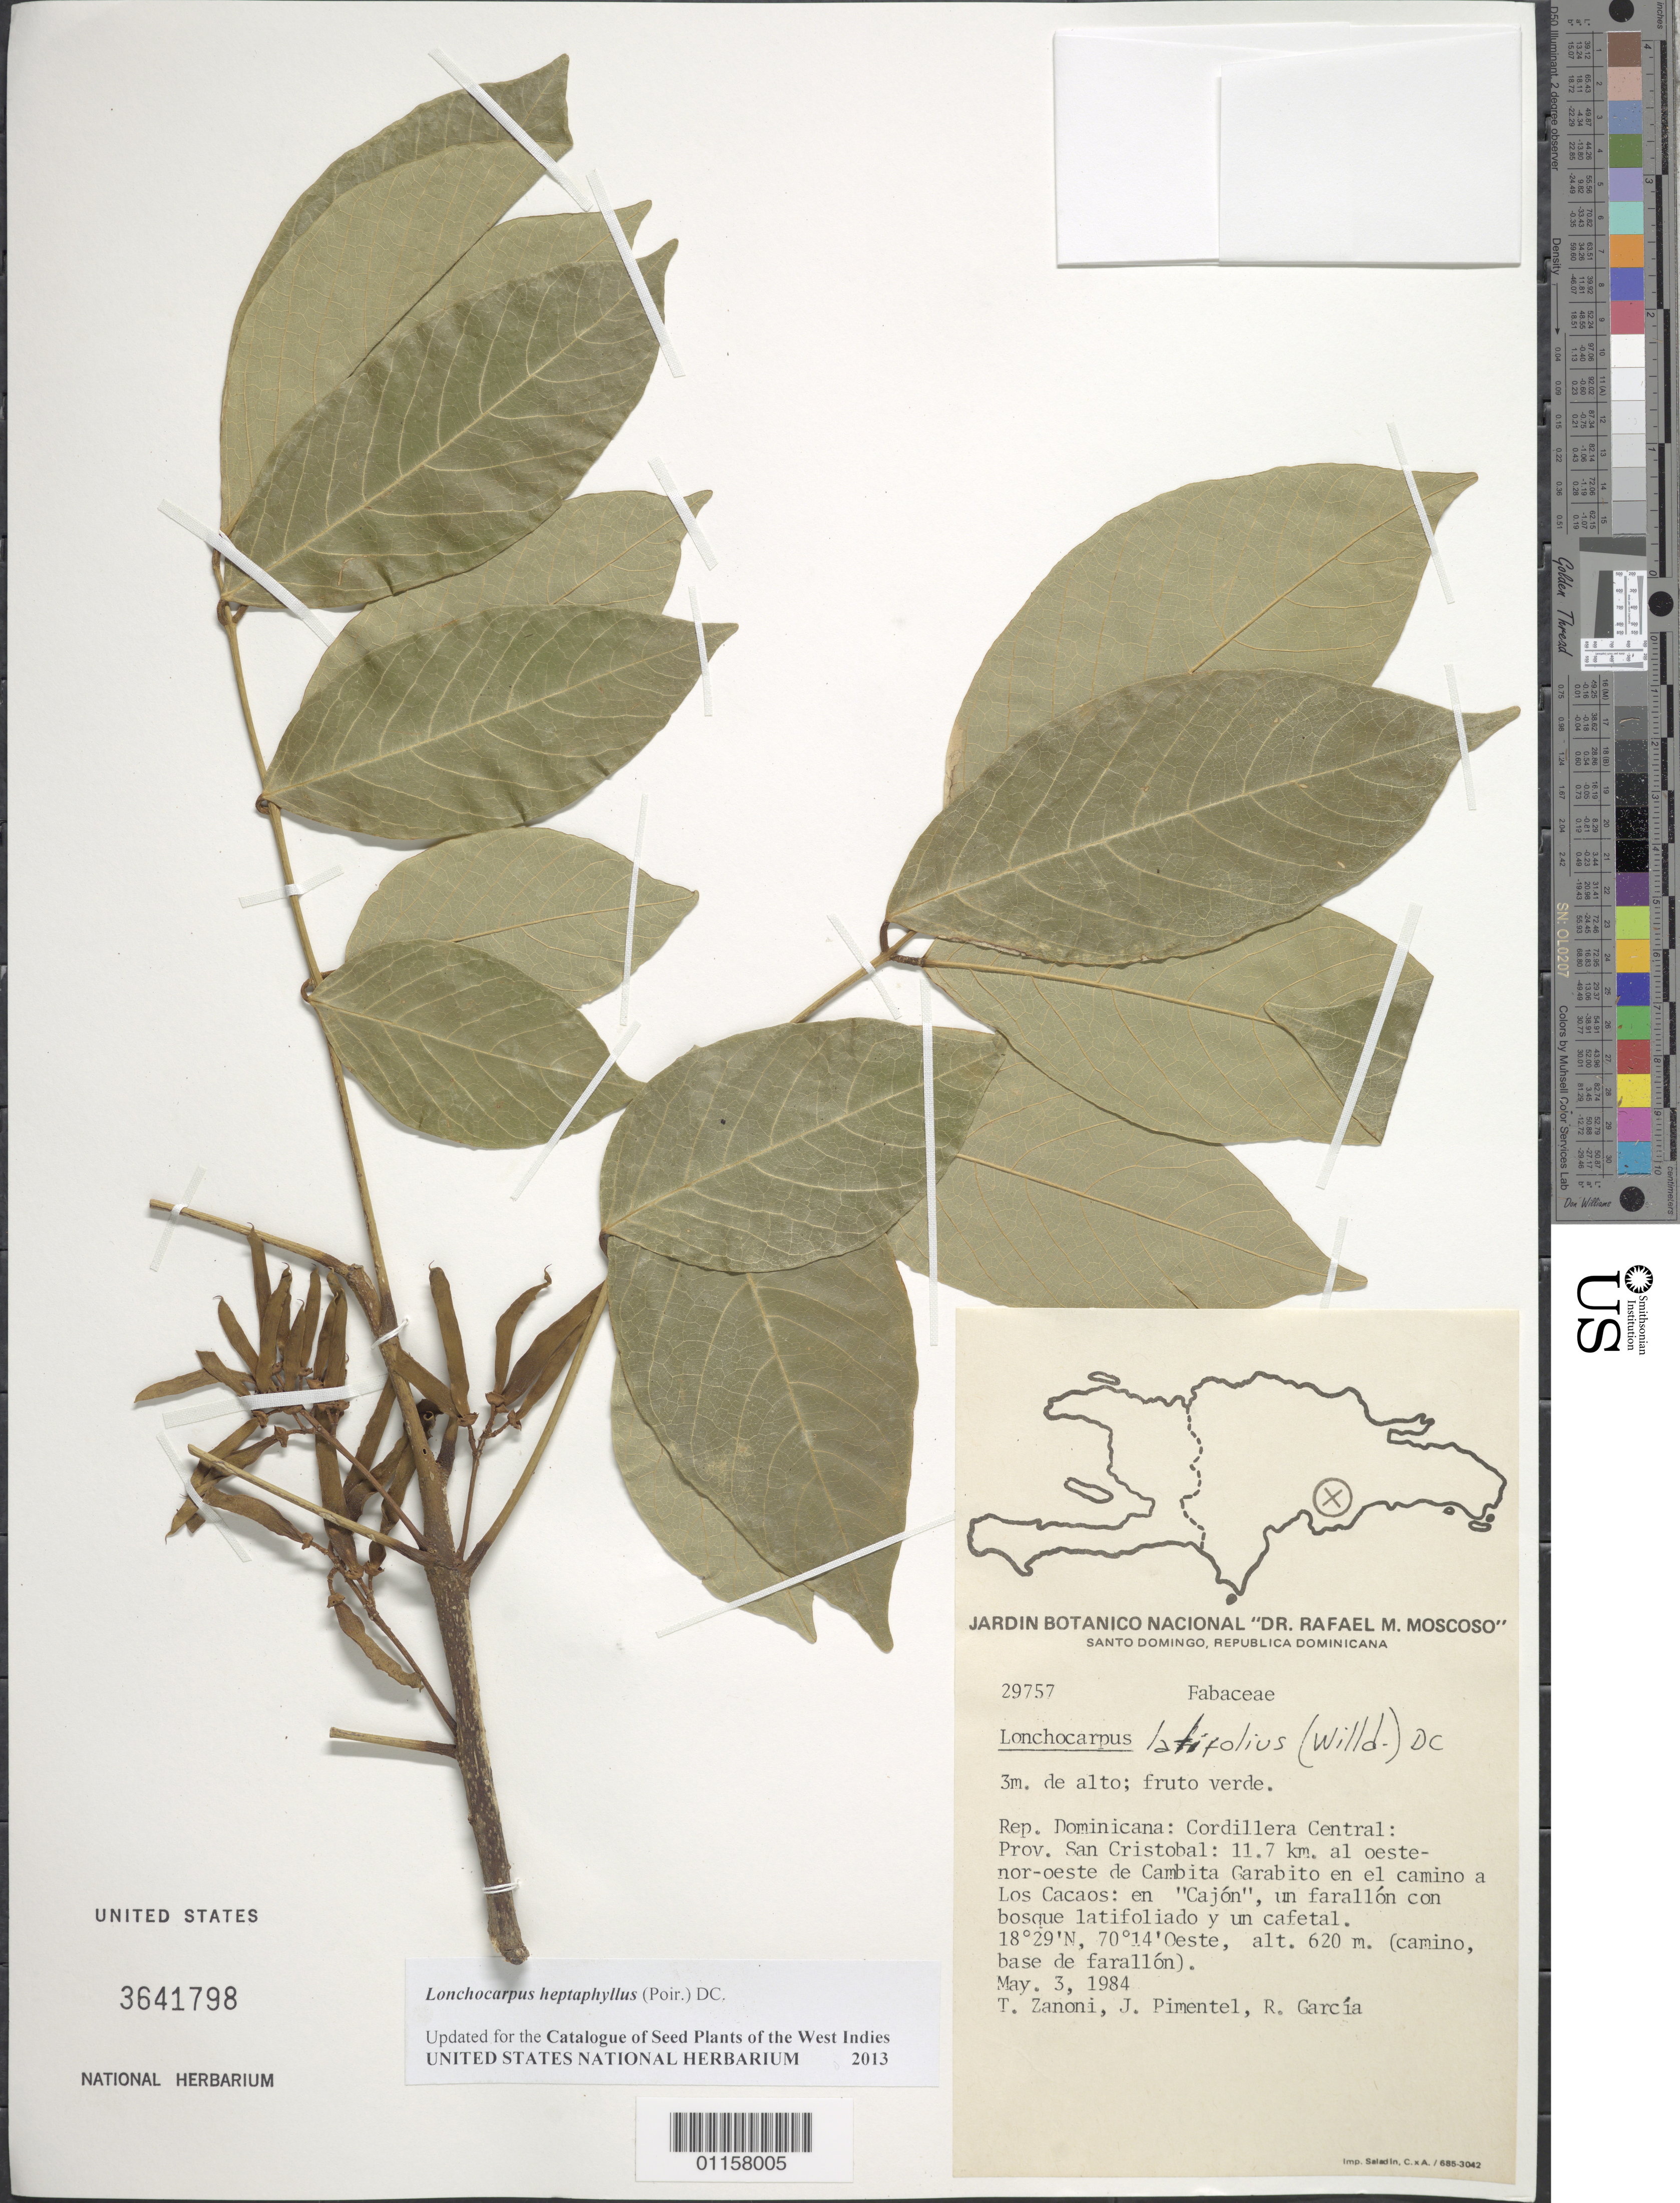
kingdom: Plantae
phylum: Tracheophyta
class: Magnoliopsida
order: Fabales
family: Fabaceae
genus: Lonchocarpus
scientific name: Lonchocarpus heptaphyllus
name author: (Poir.) DC.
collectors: T. A. Zanoni, J. Pimentel & R. García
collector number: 29757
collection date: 1984-05-03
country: Dominican Republic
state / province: San Cristóbal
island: Hispaniola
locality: Cordillera Central, 11.7 km al oeste-nor-este de Cambita Garabito en el camino a Los Cacaos, en "Cajón".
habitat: En "Cajón", un farallón con bosque latifoliado y un cafetal.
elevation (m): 620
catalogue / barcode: US 3641798